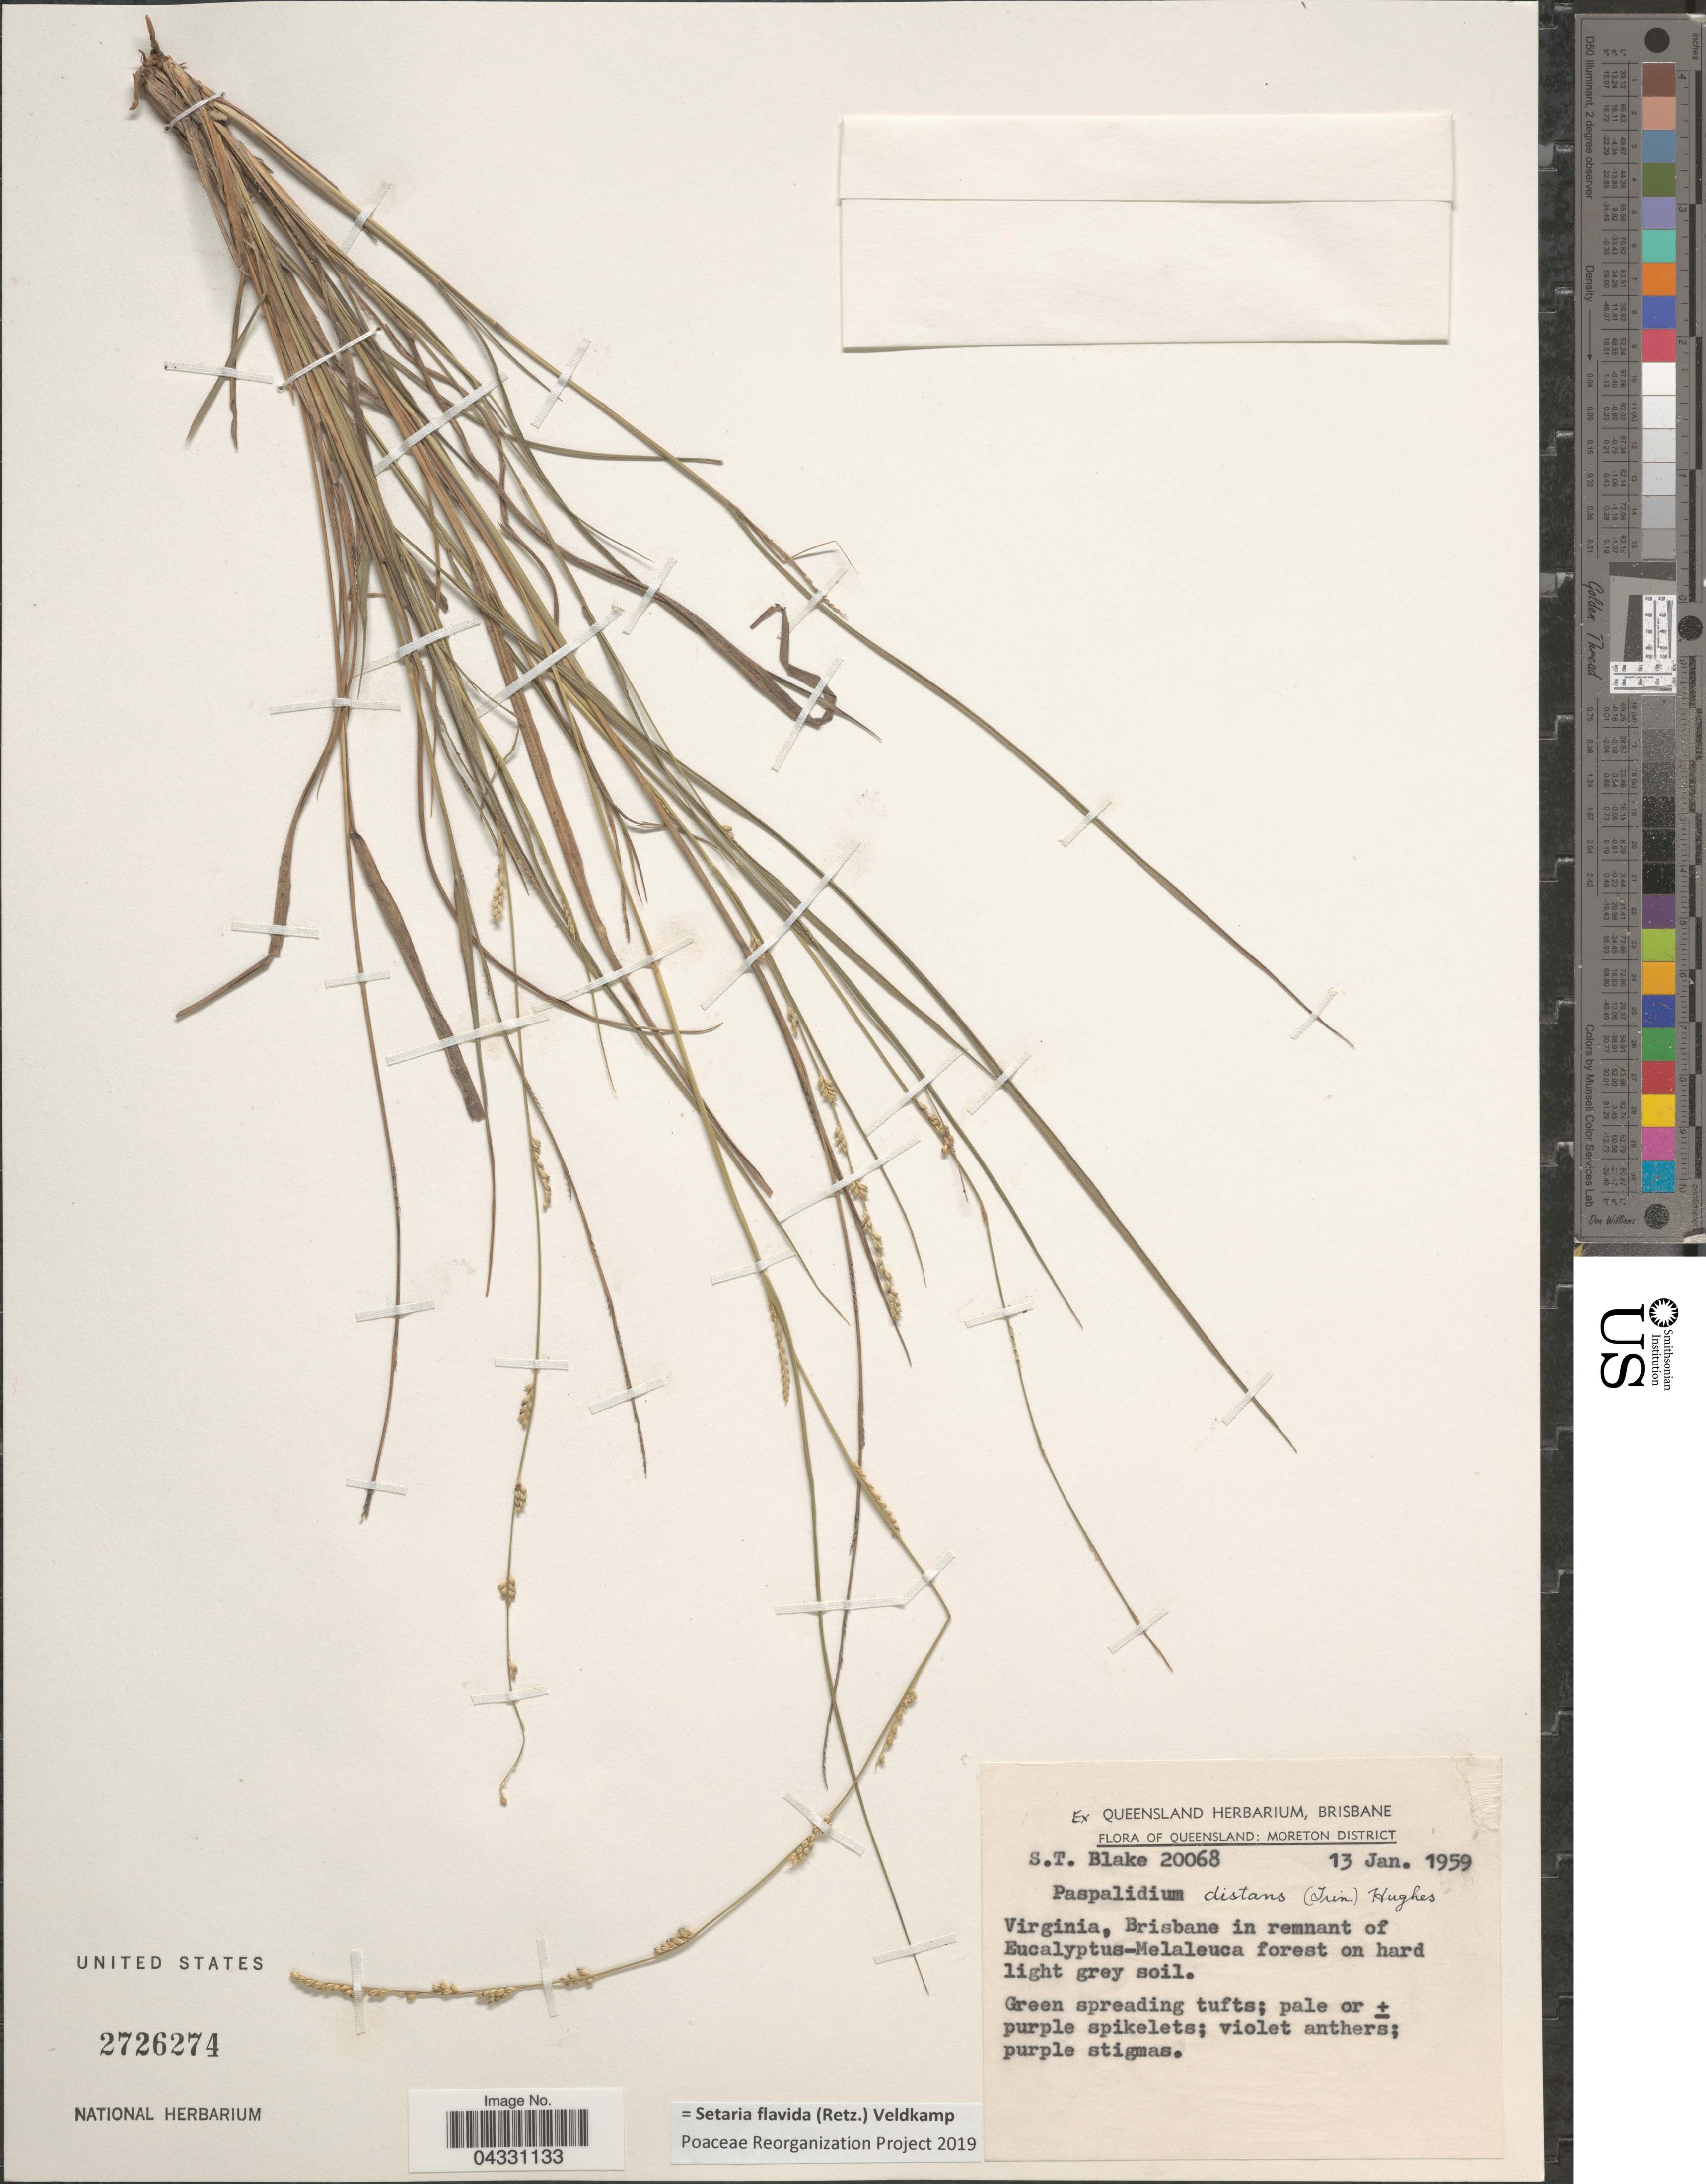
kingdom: Plantae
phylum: Tracheophyta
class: Liliopsida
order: Poales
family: Poaceae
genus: Setaria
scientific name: Setaria flavida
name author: (Retz.) Veldkamp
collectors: S. T. Blake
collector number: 20068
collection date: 1959-01-13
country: Australia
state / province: Queensland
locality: Moreton District. Virginia, Brisbane.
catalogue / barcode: US 2726274